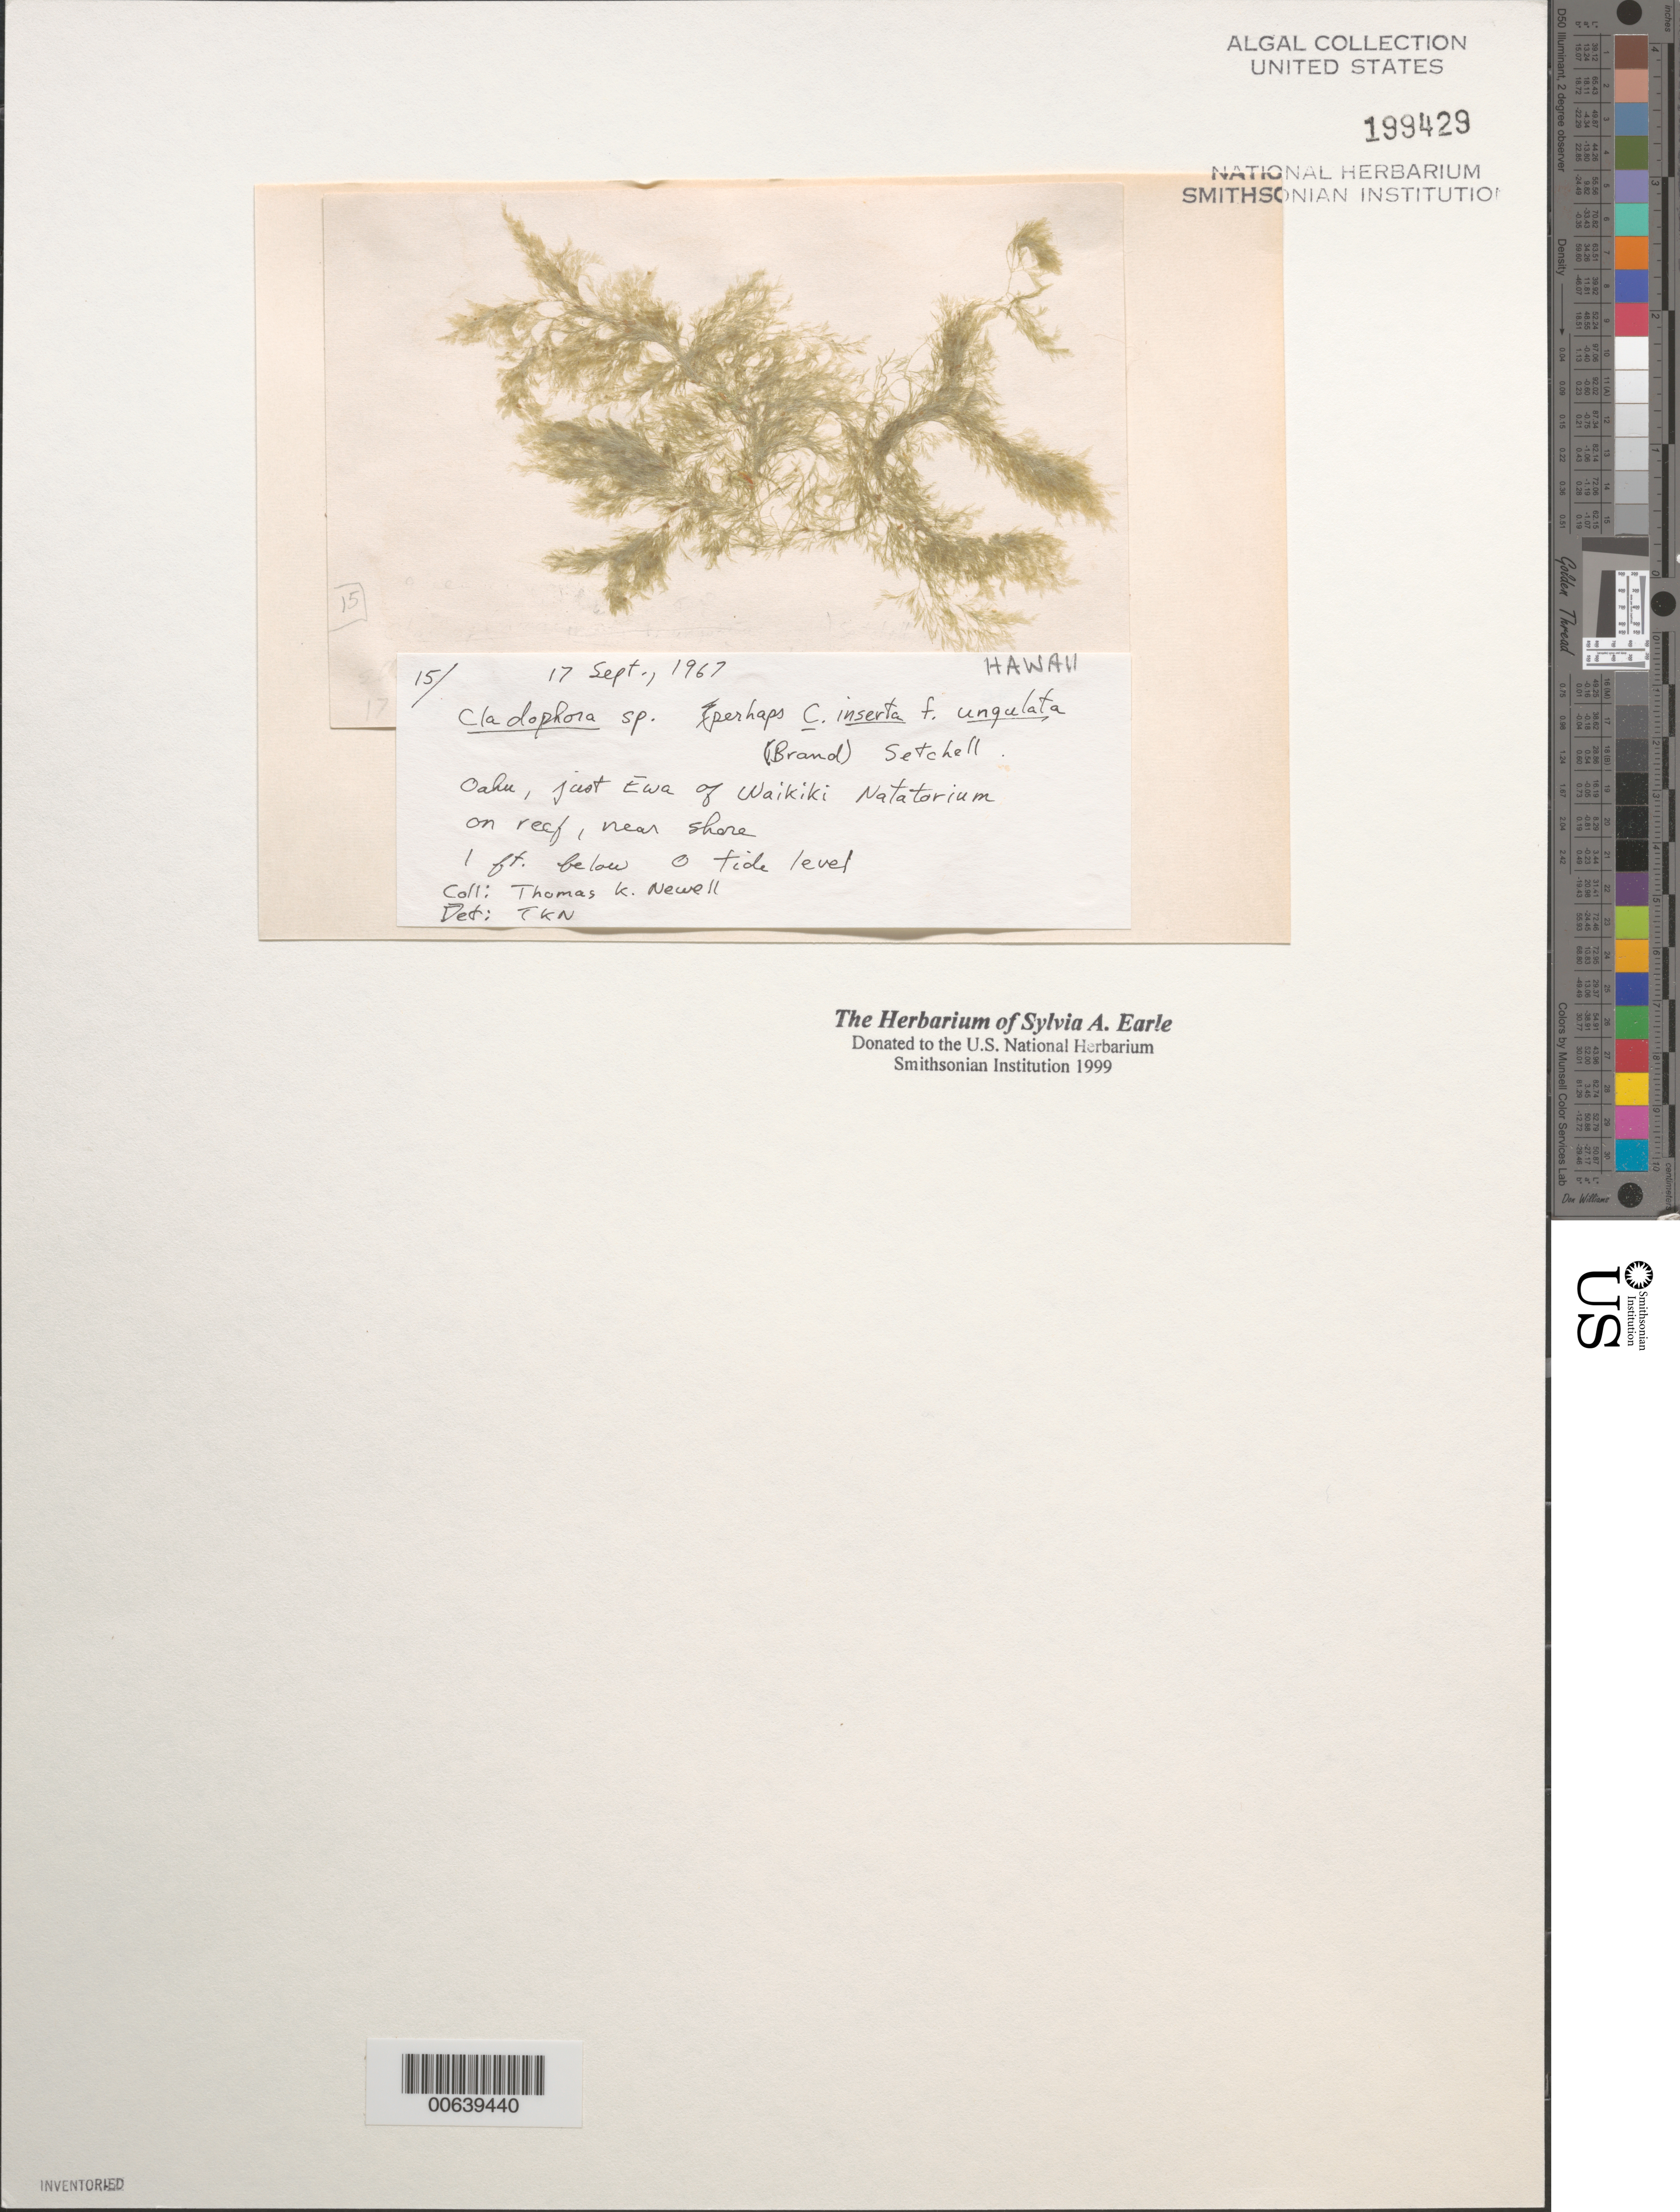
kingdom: Plantae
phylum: Chlorophyta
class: Ulvophyceae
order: Cladophorales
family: Cladophoraceae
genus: Cladophora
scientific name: Cladophora sp.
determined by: Newell, Thomas K.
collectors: T. K. Newell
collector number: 15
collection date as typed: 17 Sep 1967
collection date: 1967-09-17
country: United States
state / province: Hawaii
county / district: Honolulu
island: Oahu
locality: Near Waikiki Natatorium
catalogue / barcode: US 199429